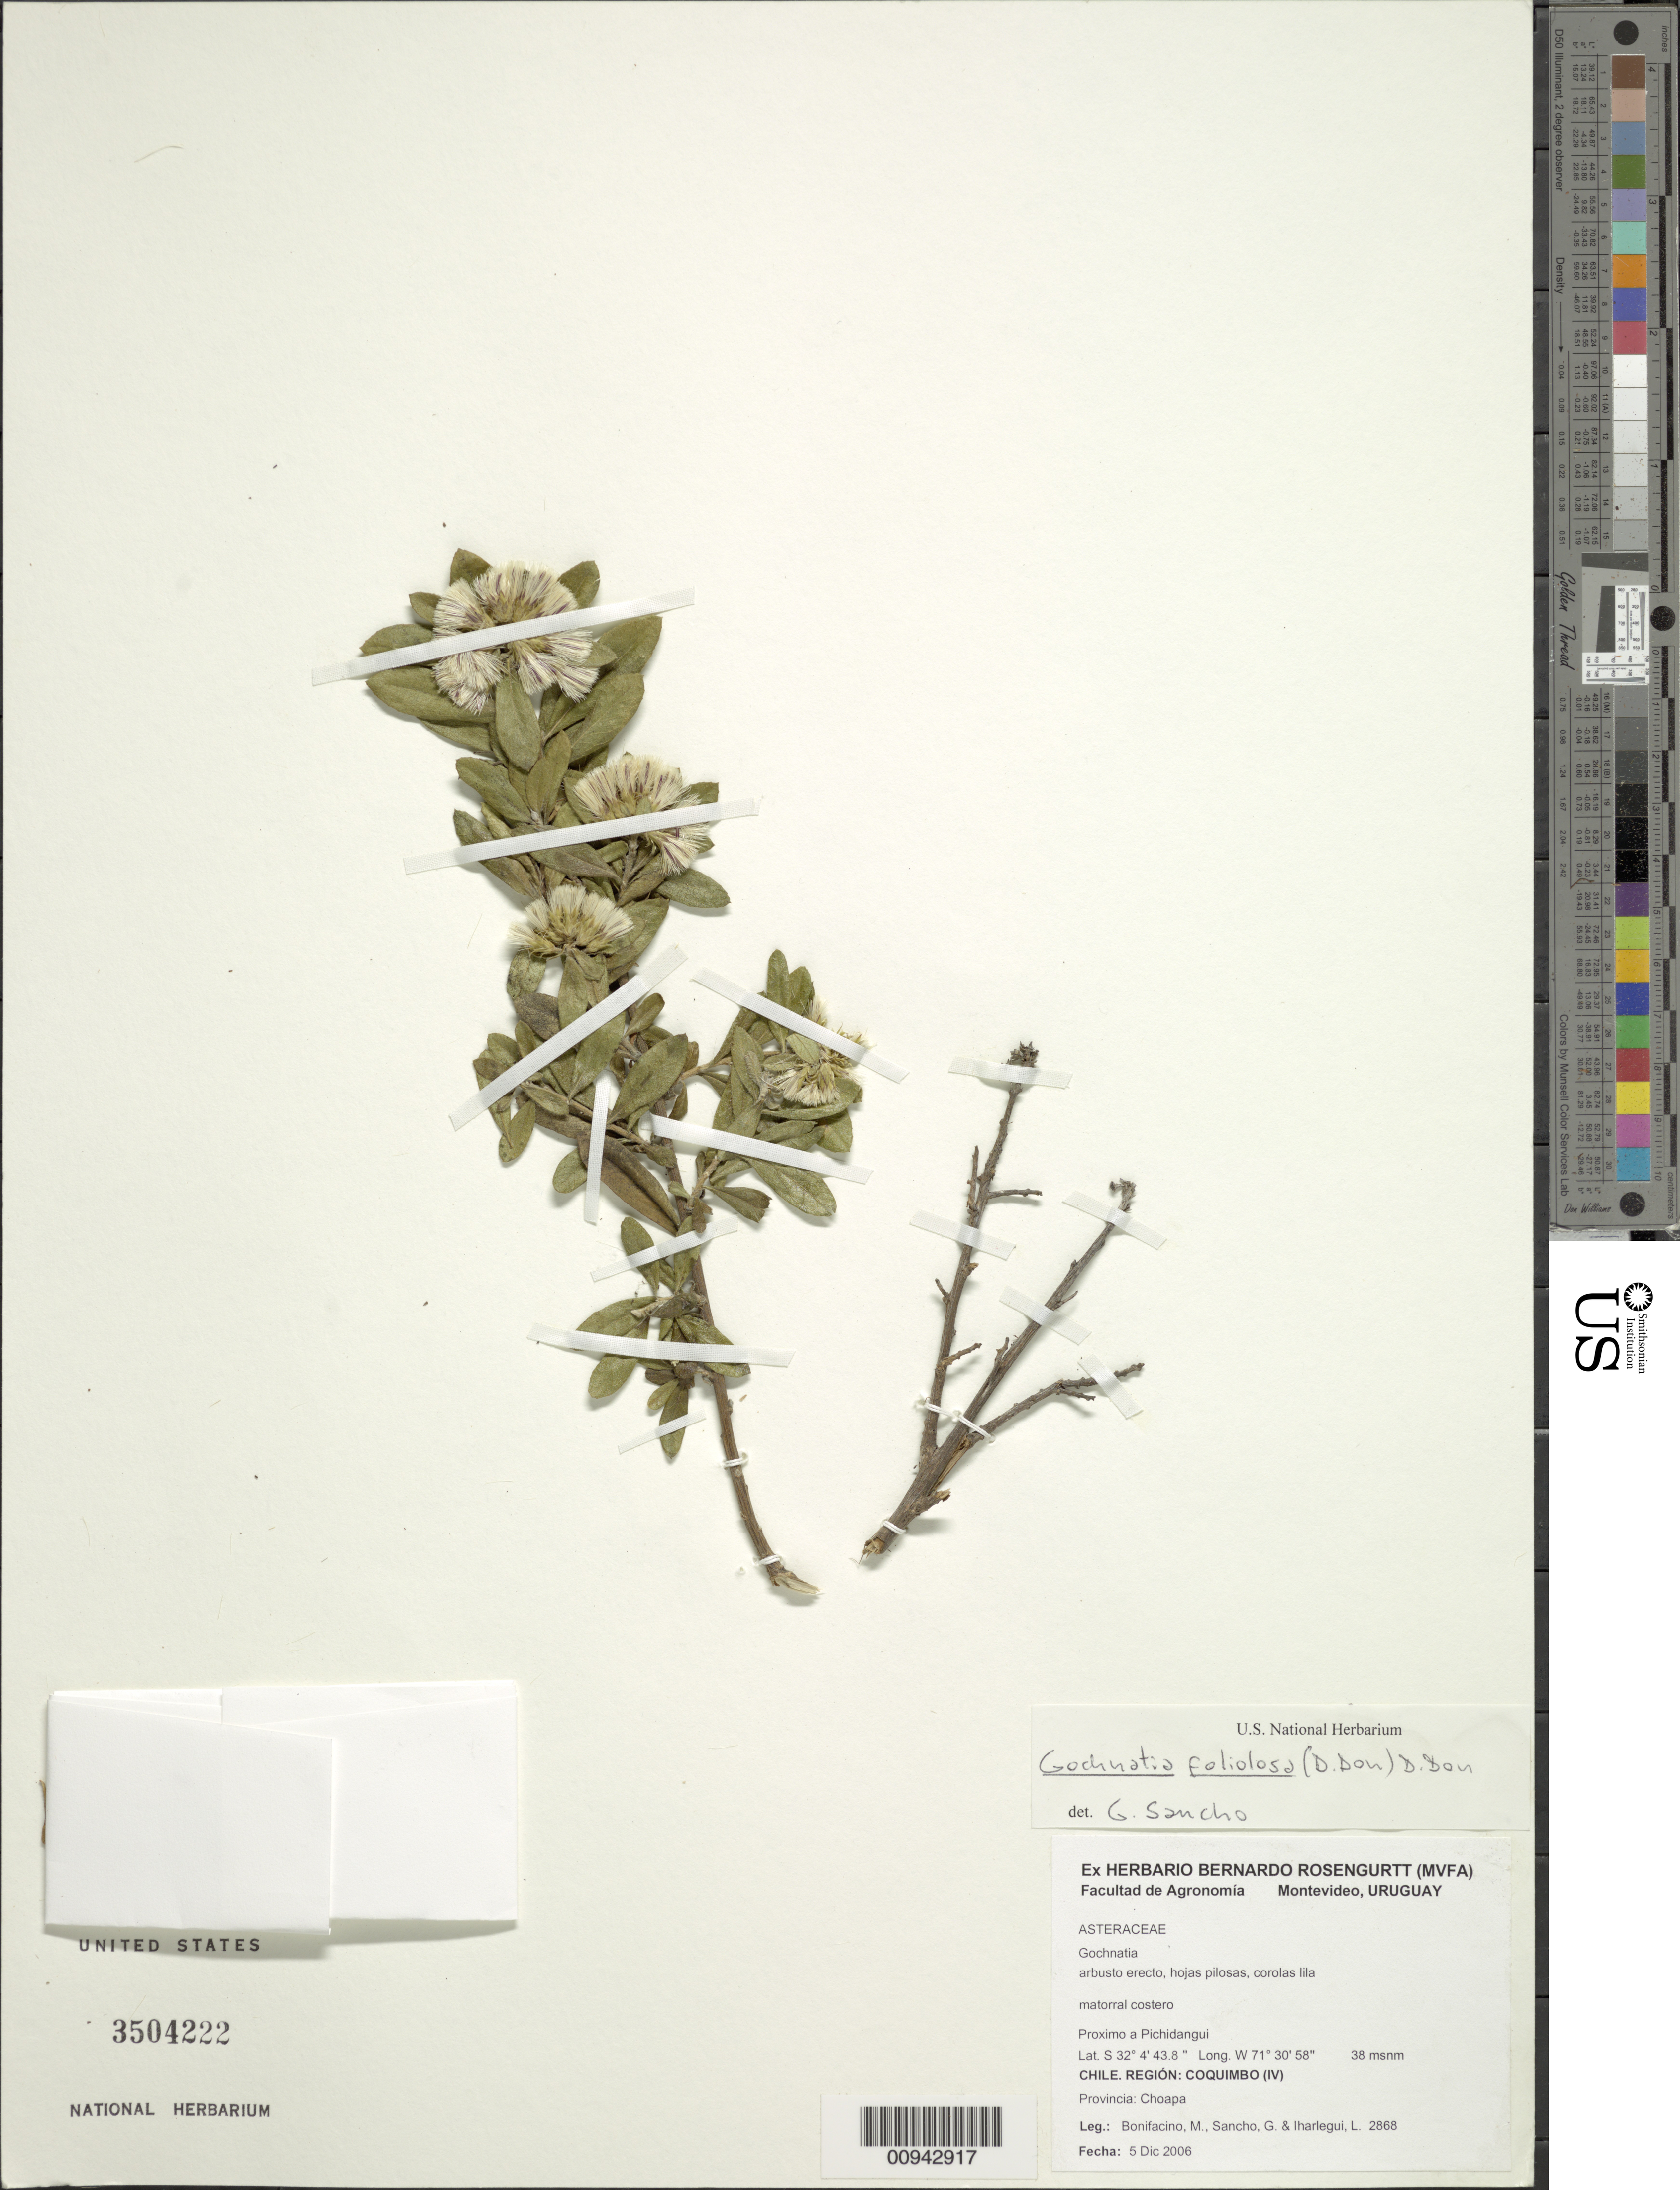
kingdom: Plantae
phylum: Tracheophyta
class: Magnoliopsida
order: Asterales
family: Asteraceae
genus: Pentaphorus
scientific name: Pentaphorus foliolosus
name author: D. Don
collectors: M. Bonifacino, G. Sancho & L. Iharlegui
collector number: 2868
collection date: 2006-12-05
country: Chile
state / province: Coquimbo (IV)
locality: Proximo a Pichidanqui, Provincia: Choapa.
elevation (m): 38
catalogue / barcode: US 3504222